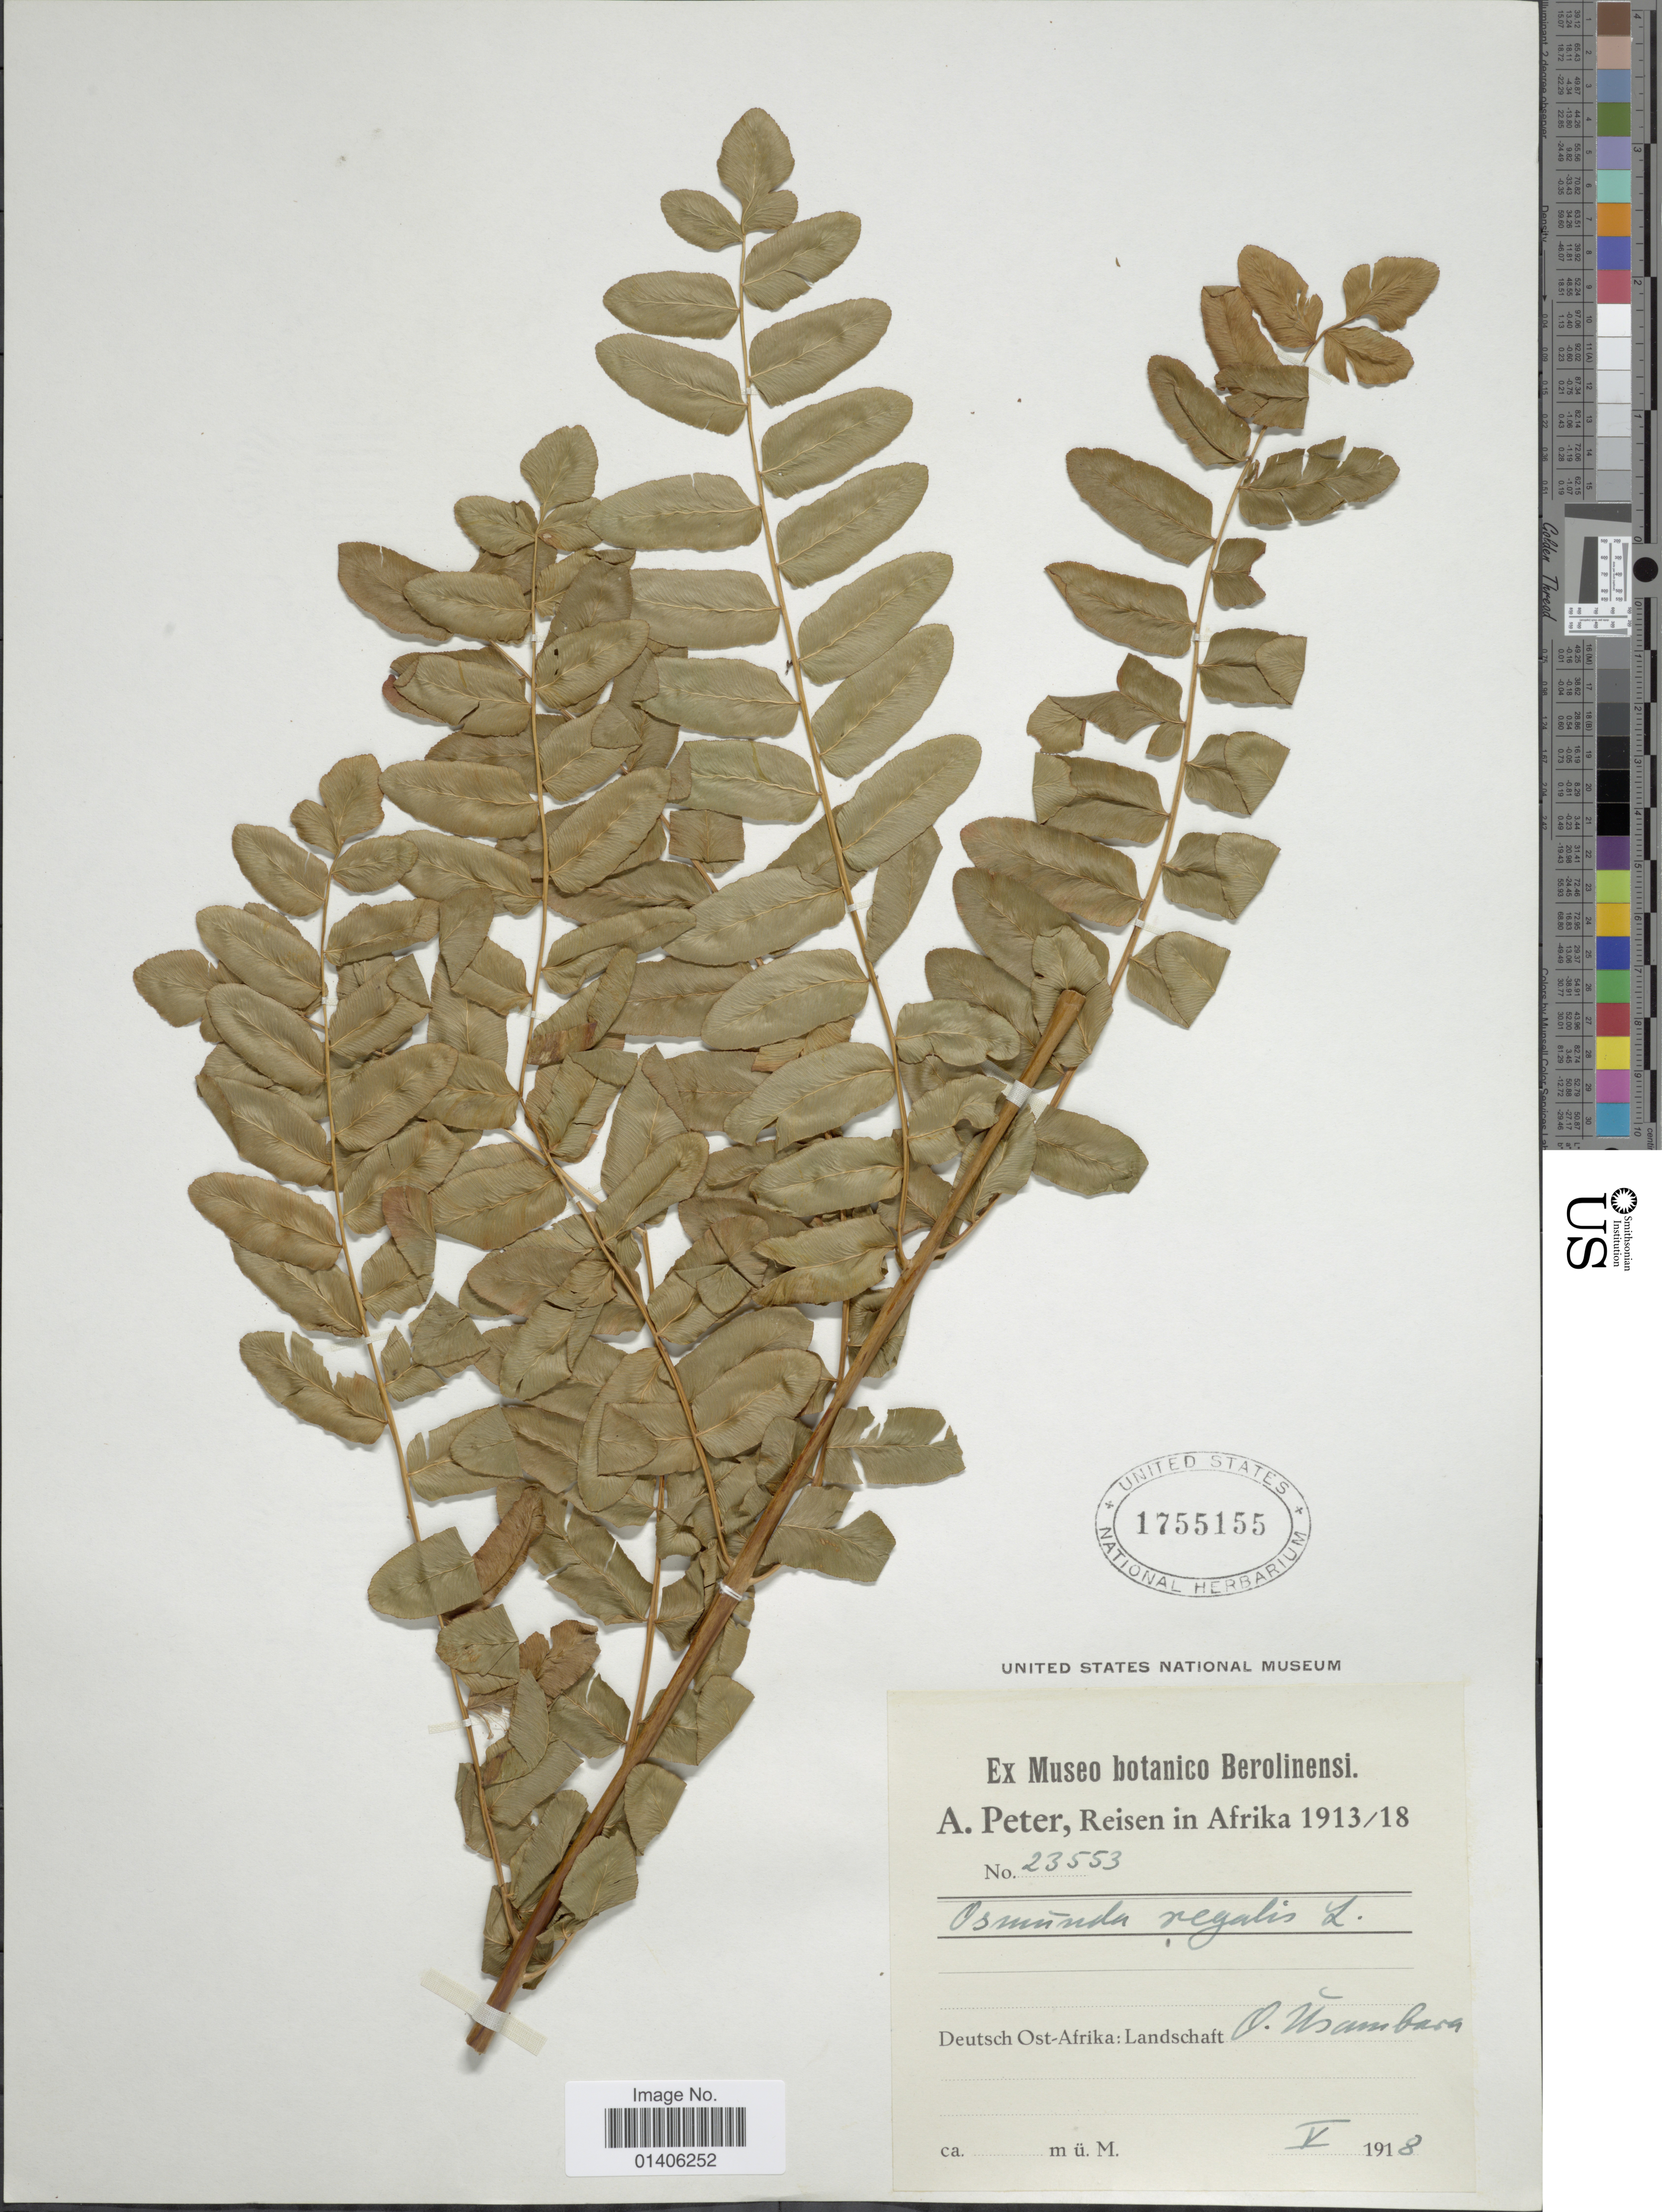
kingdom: Plantae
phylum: Tracheophyta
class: Polypodiopsida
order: Osmundales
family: Osmundaceae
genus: Osmunda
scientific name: Osmunda regalis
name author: L.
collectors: A. Peter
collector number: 23553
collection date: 1918-05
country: Tanzania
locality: Deutsch Ost-Afrika: Landschaft O. Usambara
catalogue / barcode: US 1755155